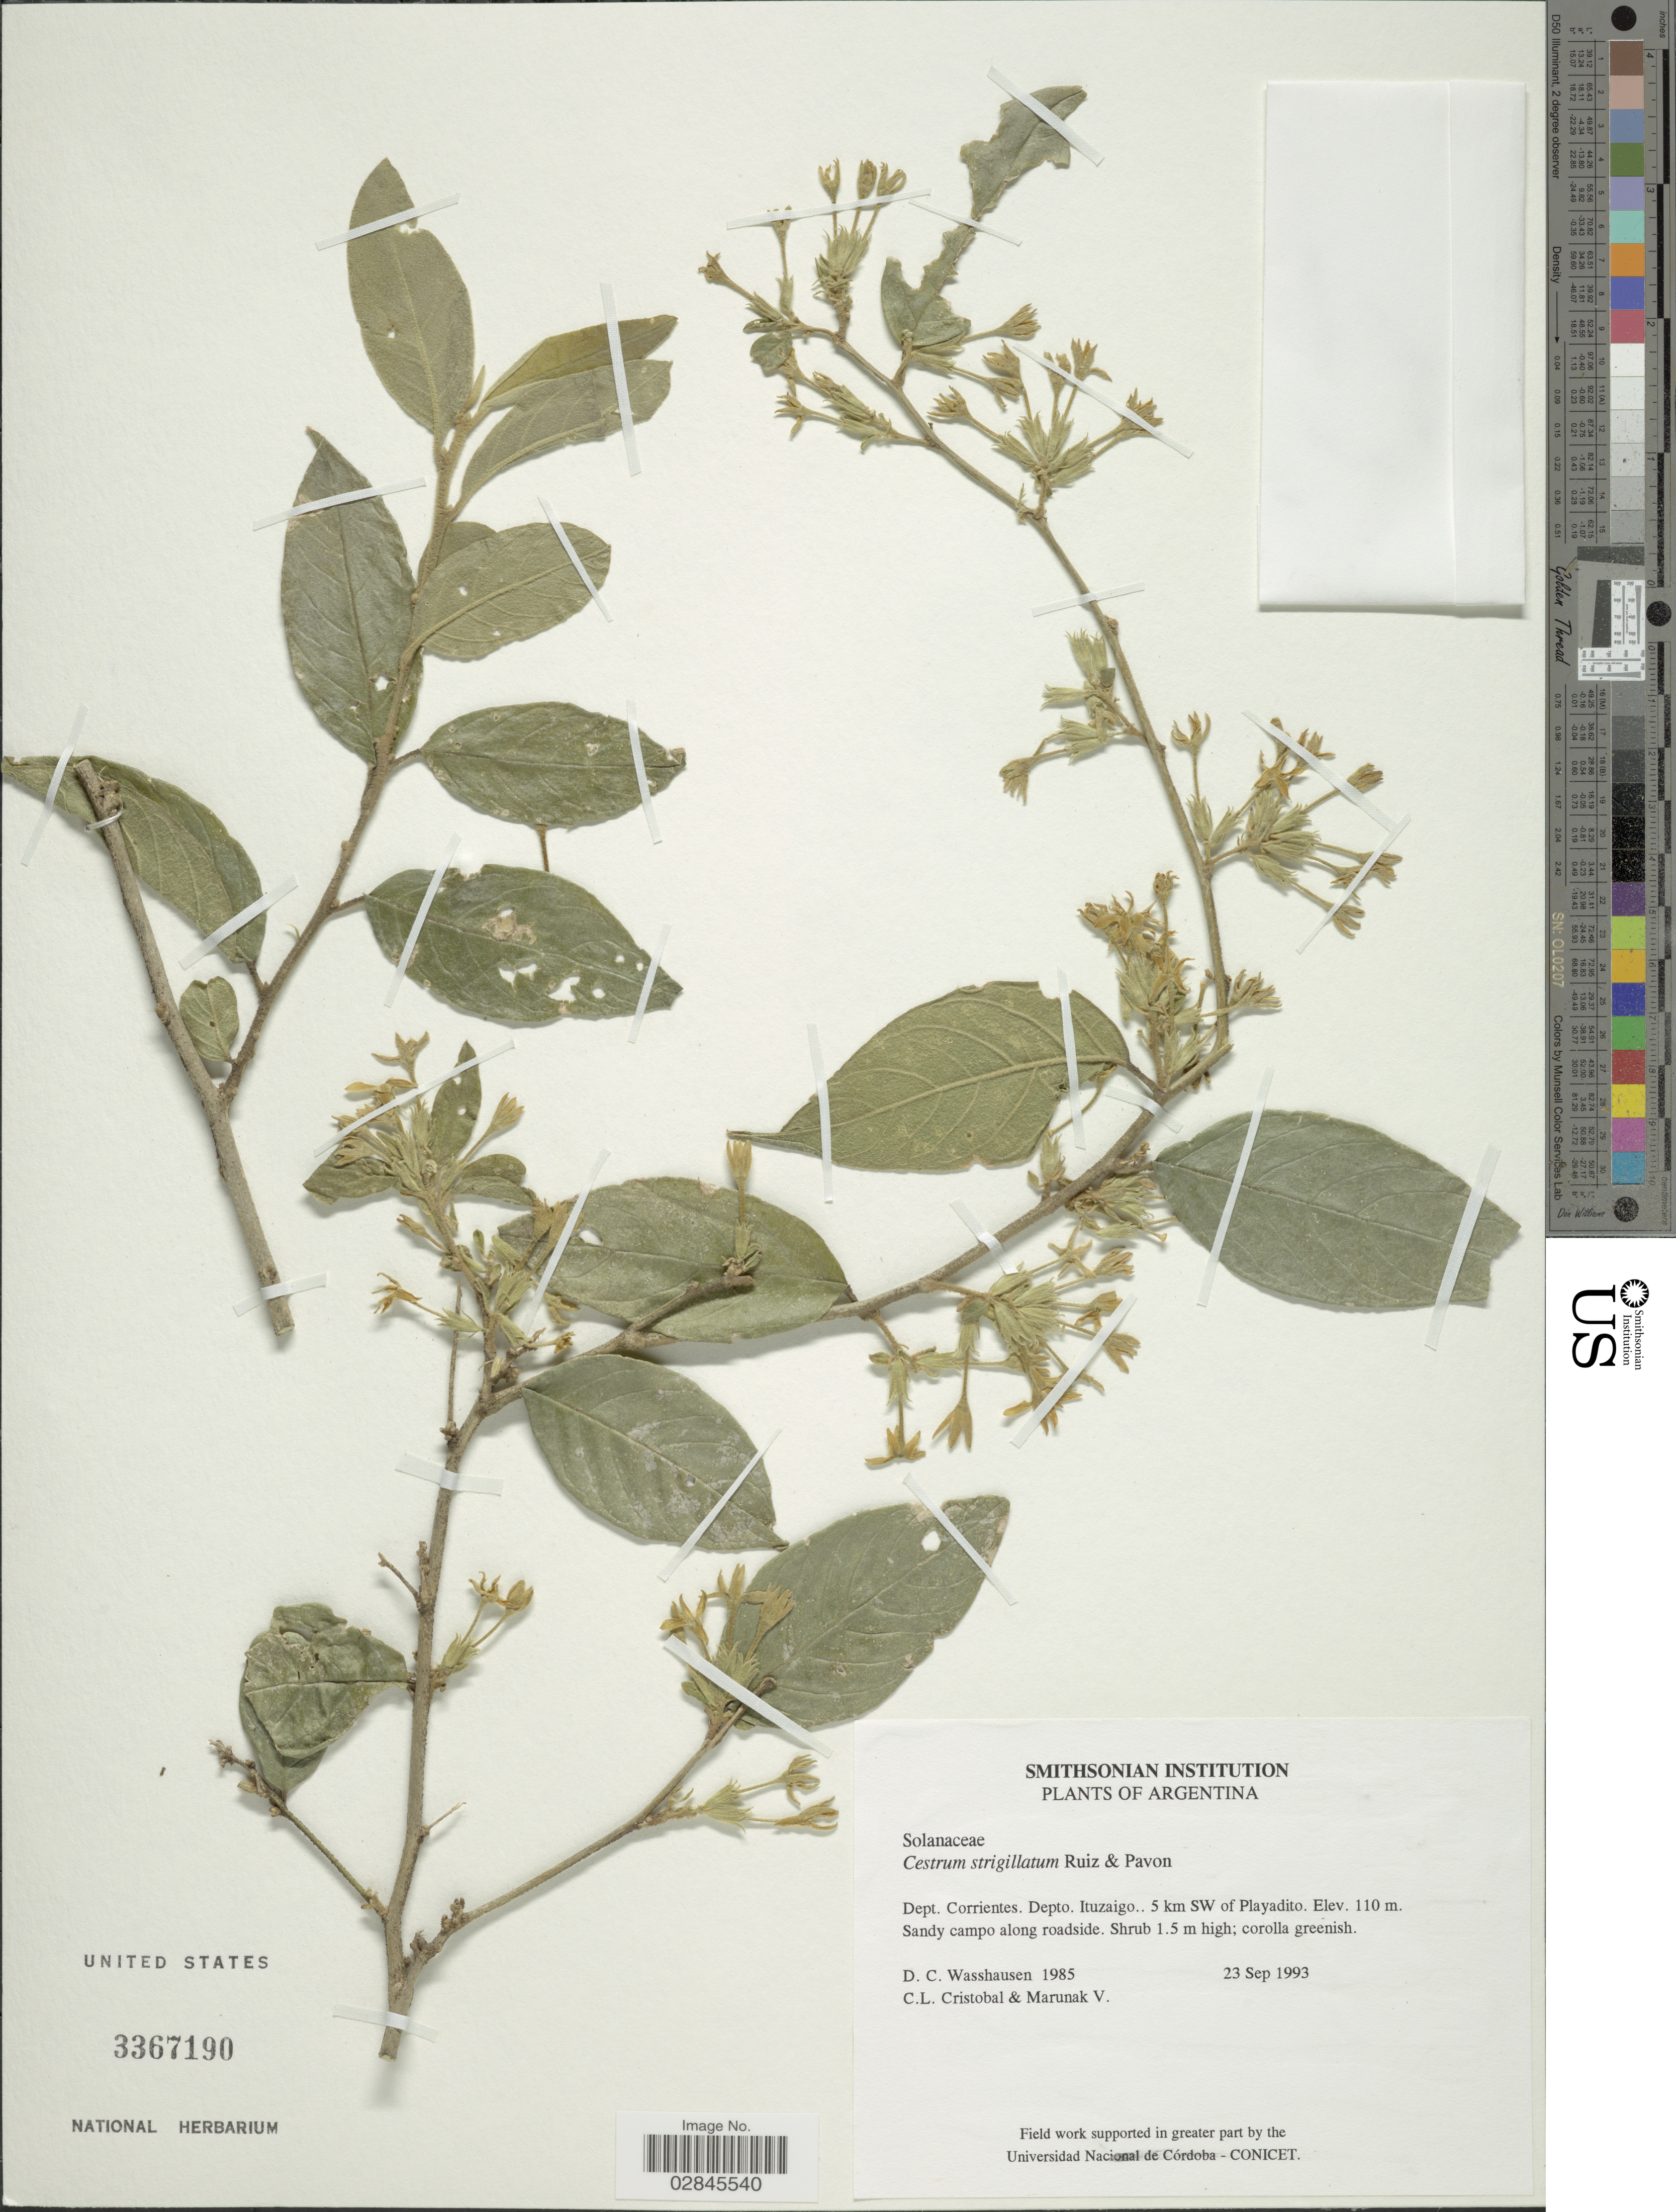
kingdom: Plantae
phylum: Tracheophyta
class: Magnoliopsida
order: Solanales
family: Solanaceae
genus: Cestrum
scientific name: Cestrum strigilatum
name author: Ruiz & Pav.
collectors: D. C. Wasshausen, C. L. Cristóbal & V. Marunak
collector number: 1985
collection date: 1993-09-23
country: Argentina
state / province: Corrientes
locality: Dept. Corrientes. Depto. Ituzaigo. 5 km SW of Playadito.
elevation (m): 110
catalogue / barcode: US 3367190